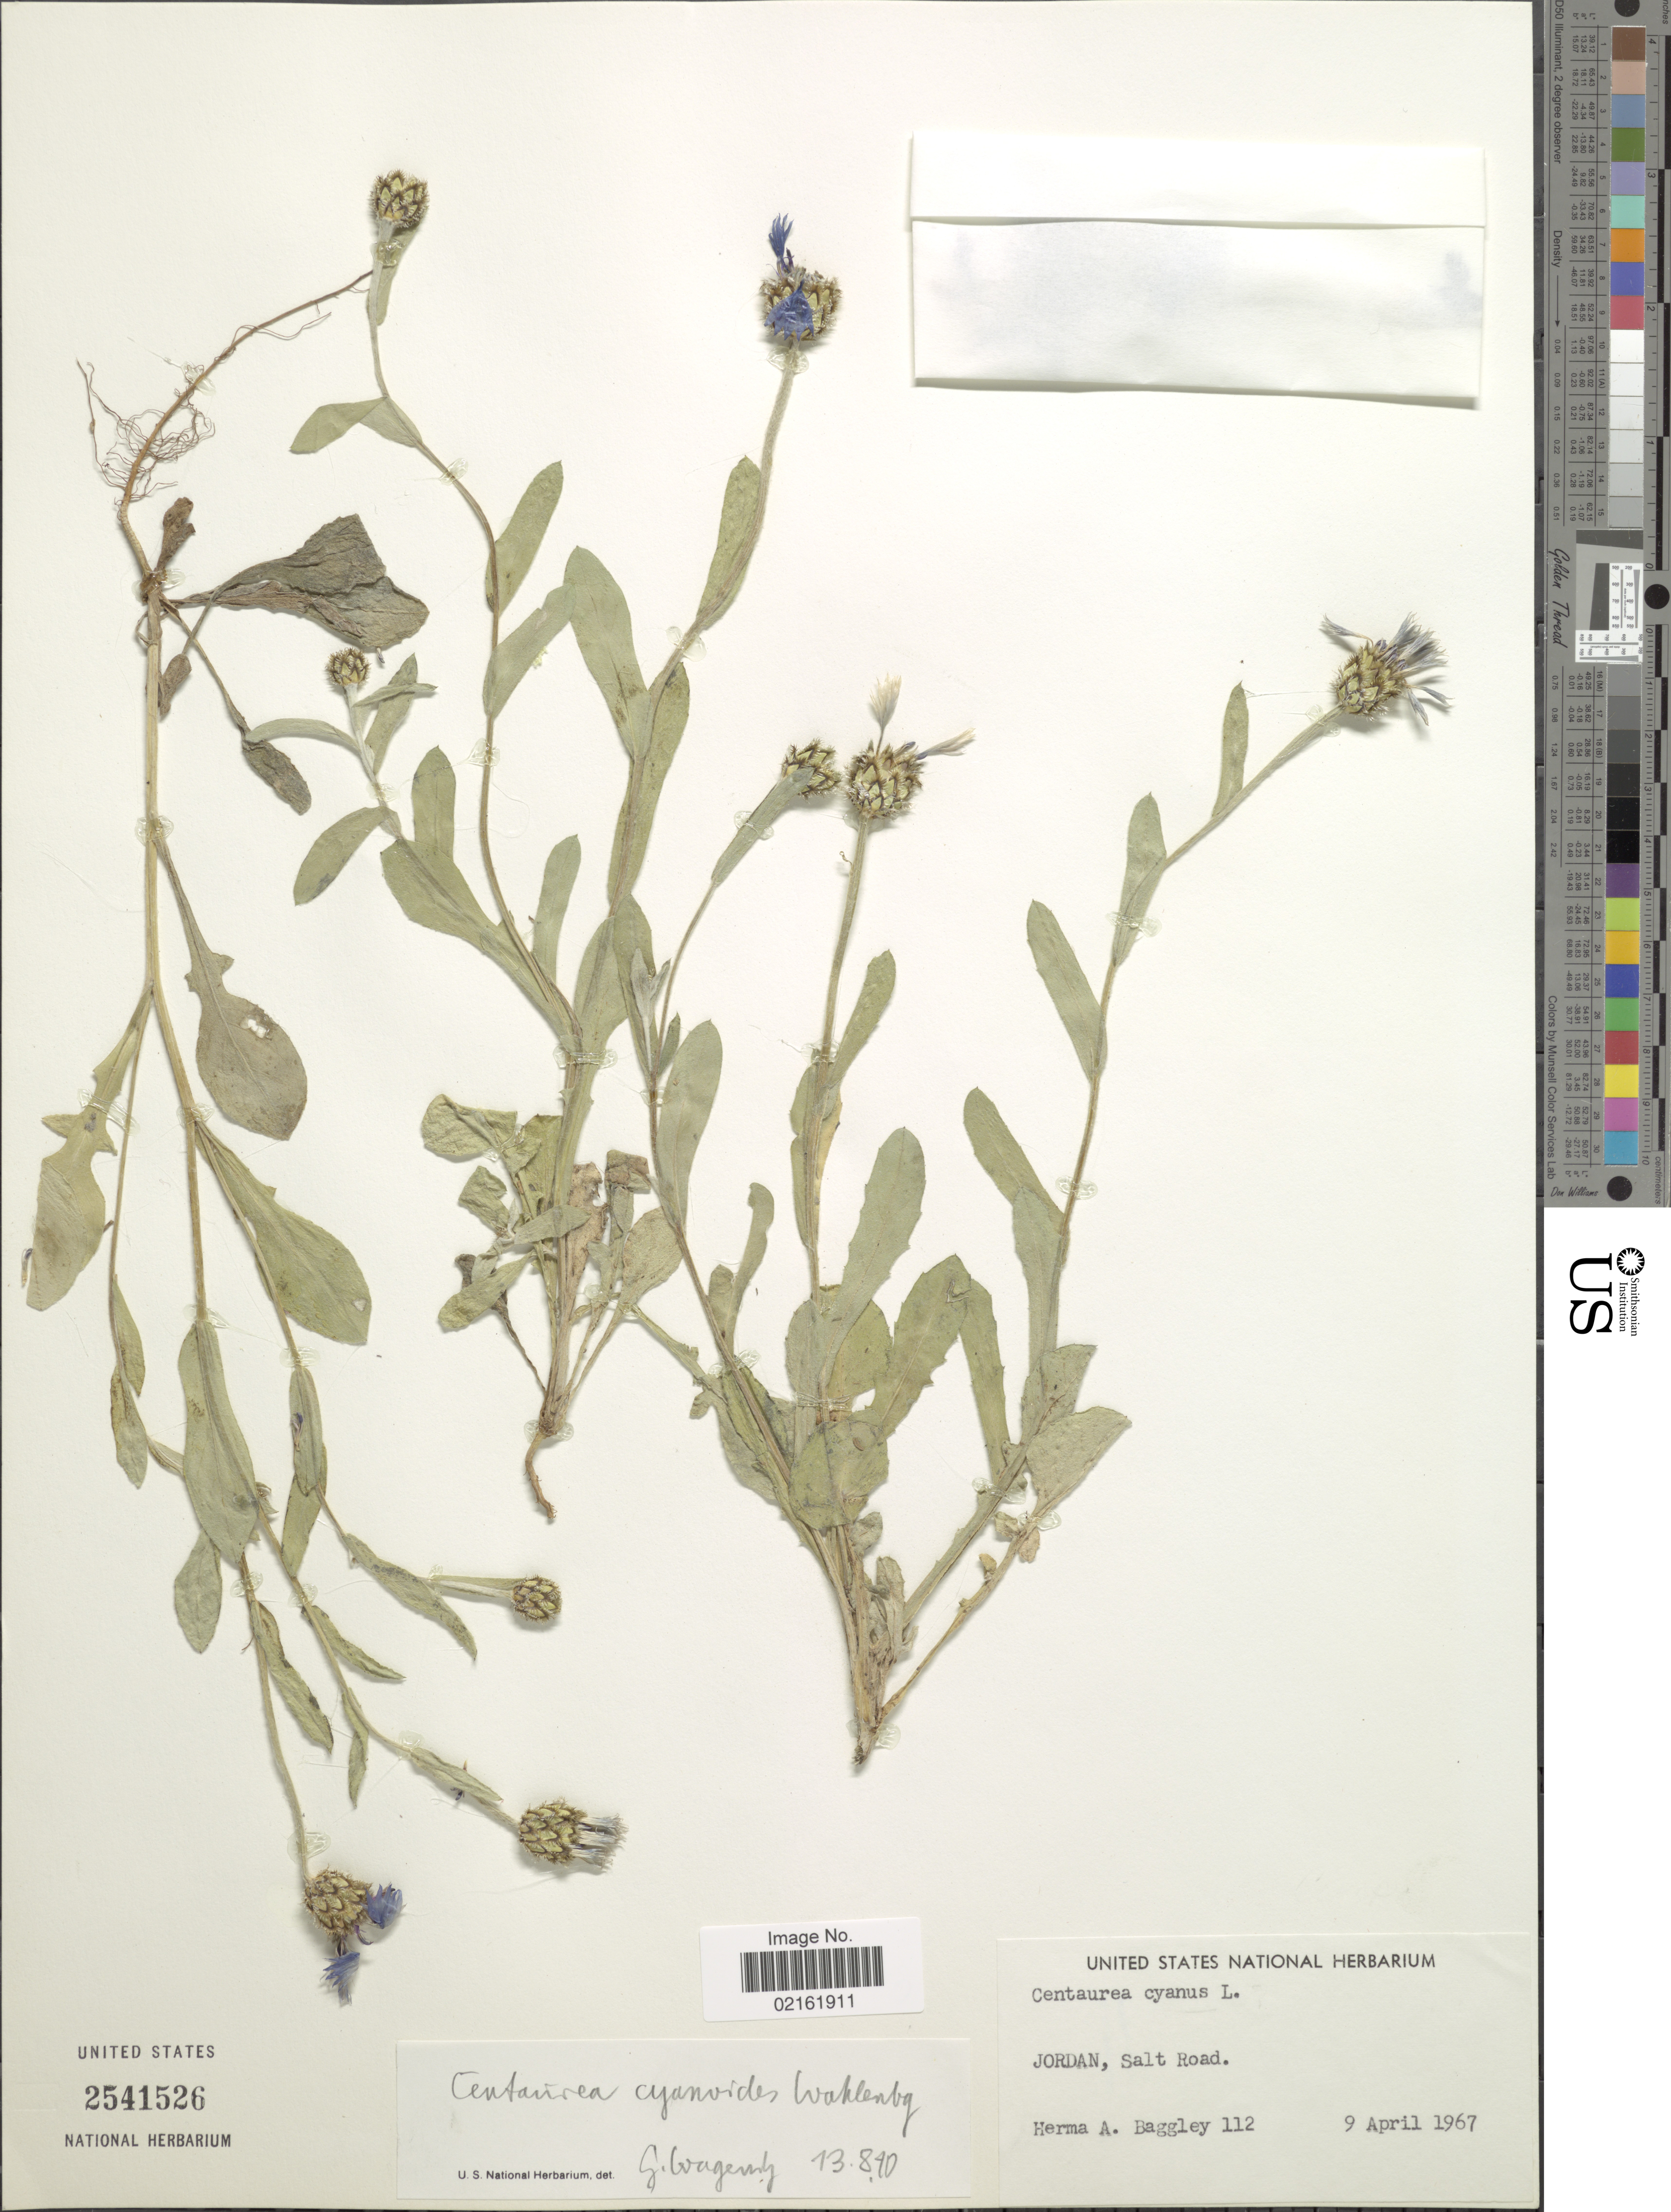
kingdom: Plantae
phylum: Tracheophyta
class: Magnoliopsida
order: Asterales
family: Asteraceae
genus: Centaurea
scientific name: Centaurea triumfetti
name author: All.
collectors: H. Baggley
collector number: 112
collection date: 1967-04-09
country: Jordan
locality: Salt Road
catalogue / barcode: US 2541526